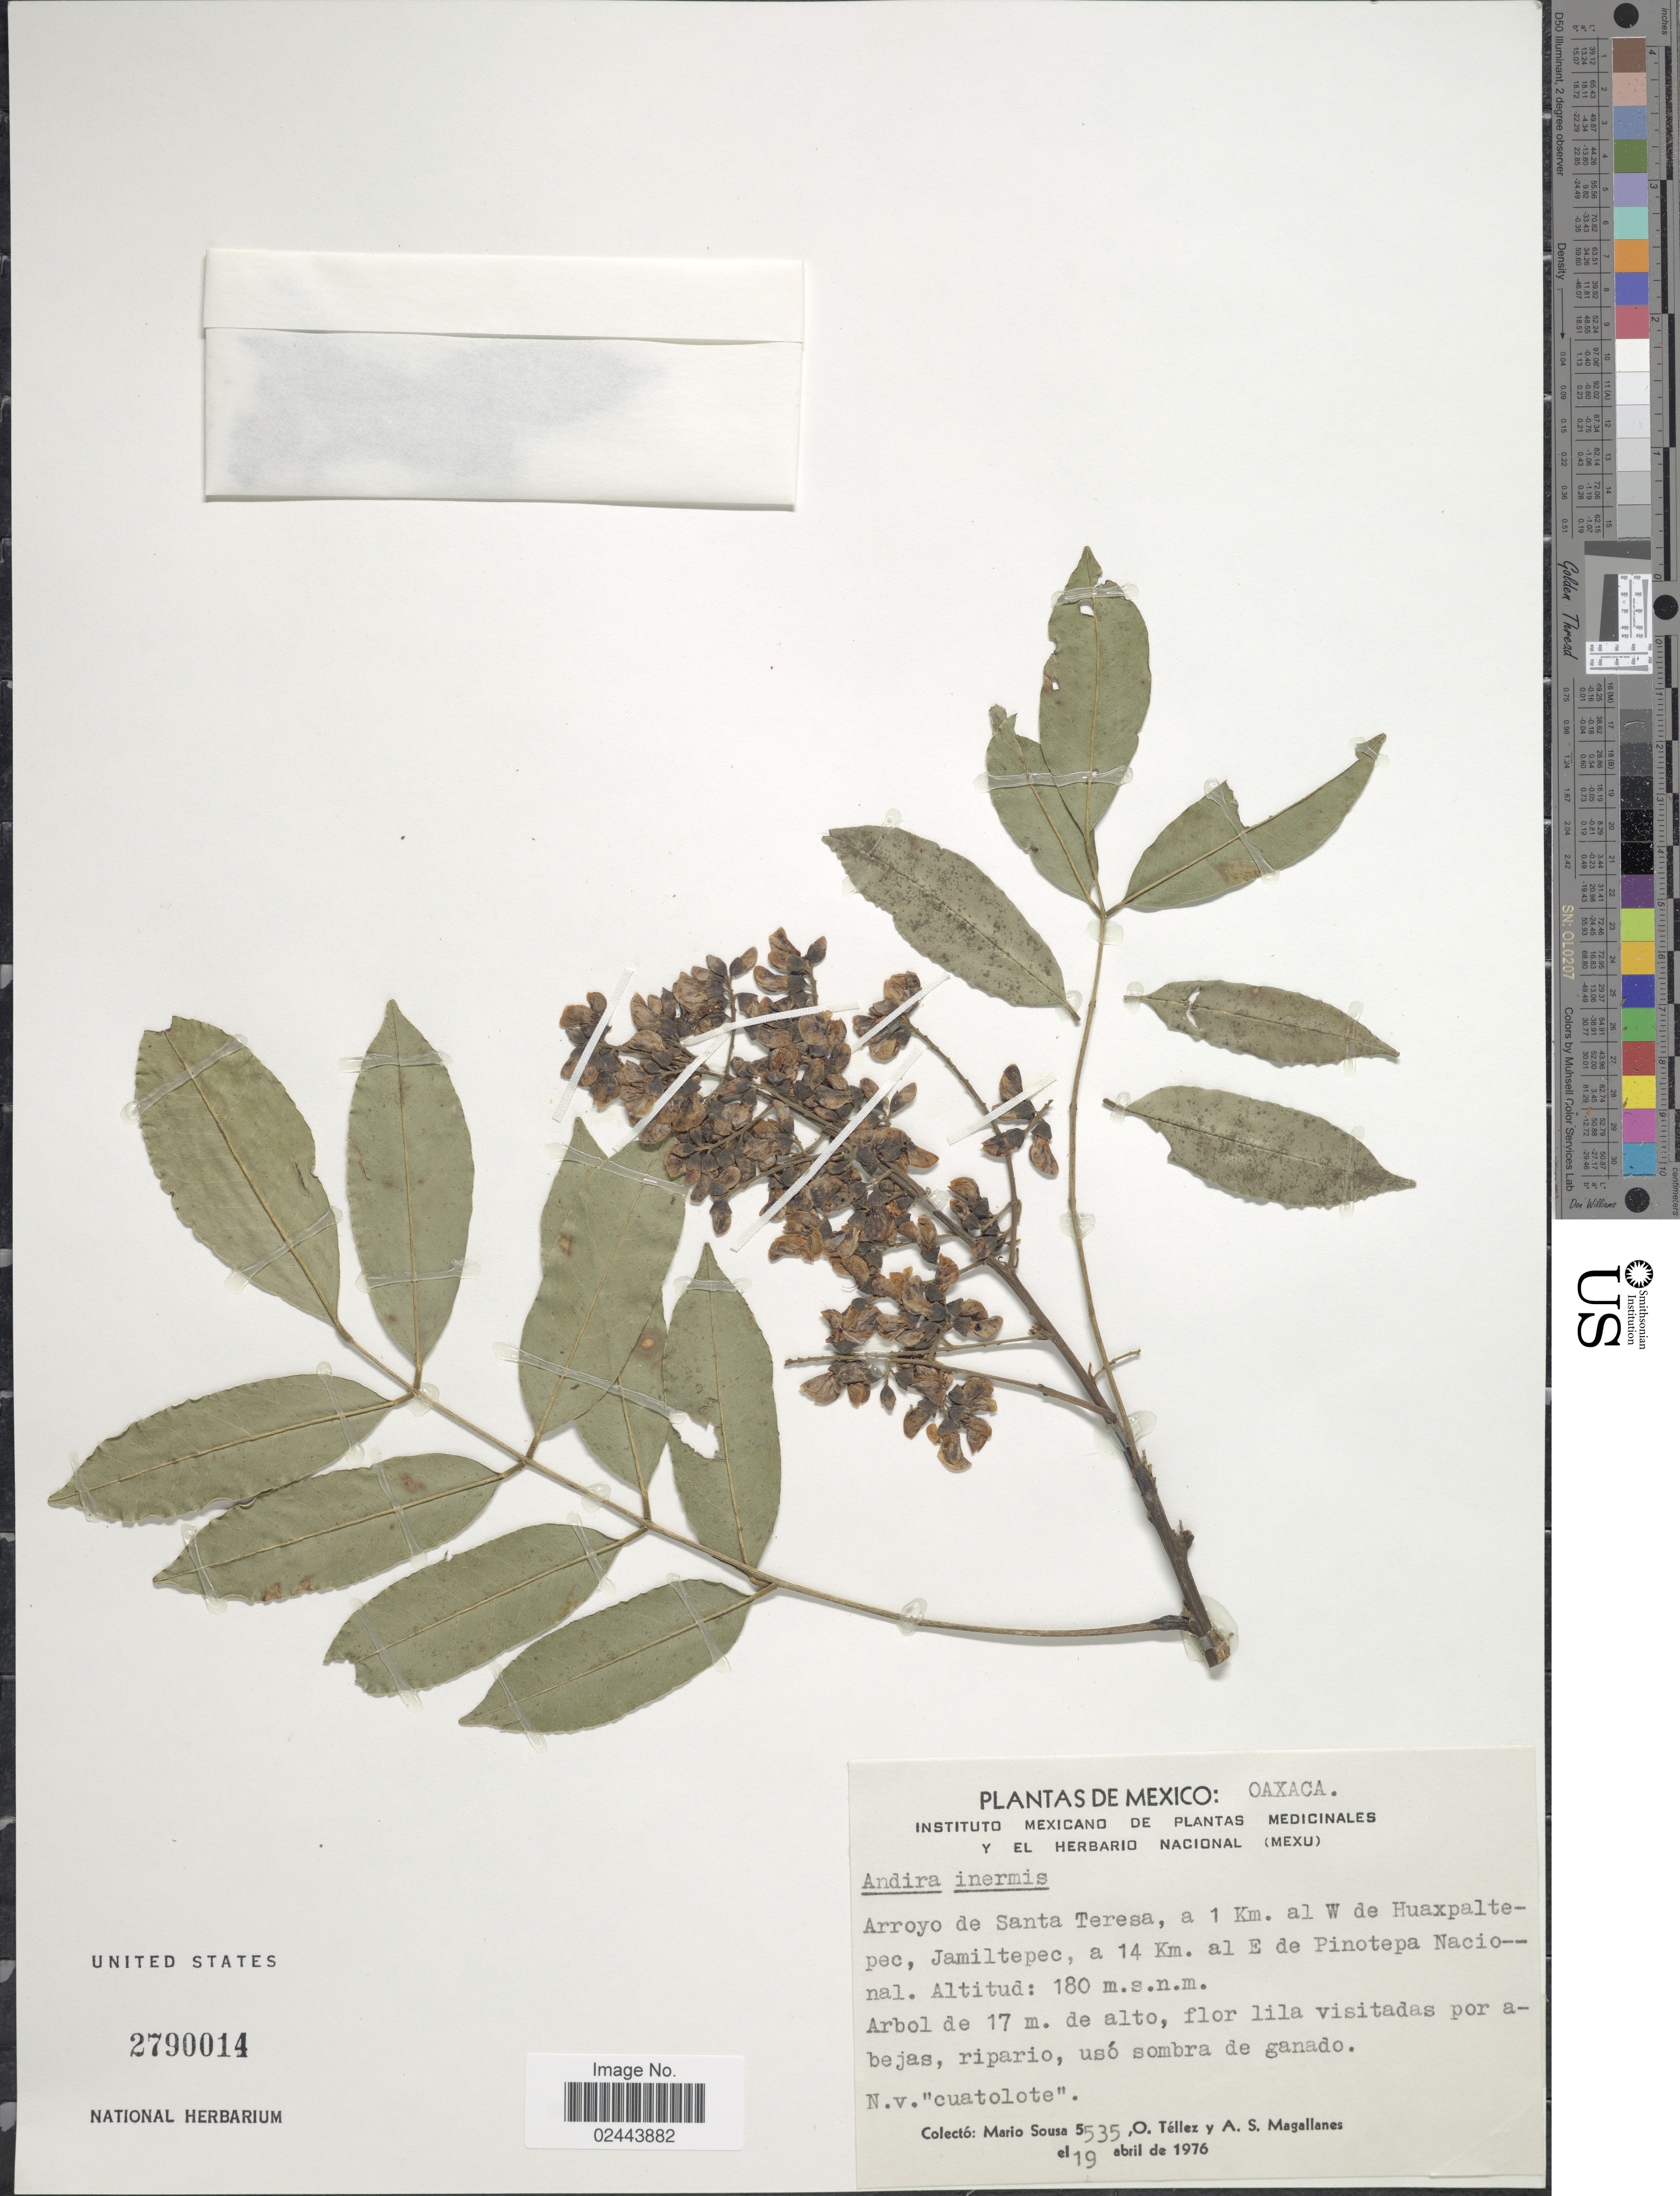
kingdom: Plantae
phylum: Tracheophyta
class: Magnoliopsida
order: Fabales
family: Fabaceae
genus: Andira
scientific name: Andira inermis subsp. inermis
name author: (W. Wright) Kunth ex DC.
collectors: M. Sousa S., O. Tellez & A. Magallanes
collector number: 5535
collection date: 1976-04-19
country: Mexico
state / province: Oaxaca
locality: Arroyo de Santa Teresa, a 1 Km. al W de Huaxpaltepec, Jamiltepec, a 14 Km. al E de Pinotepa Nacional.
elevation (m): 180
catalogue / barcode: US 2790014